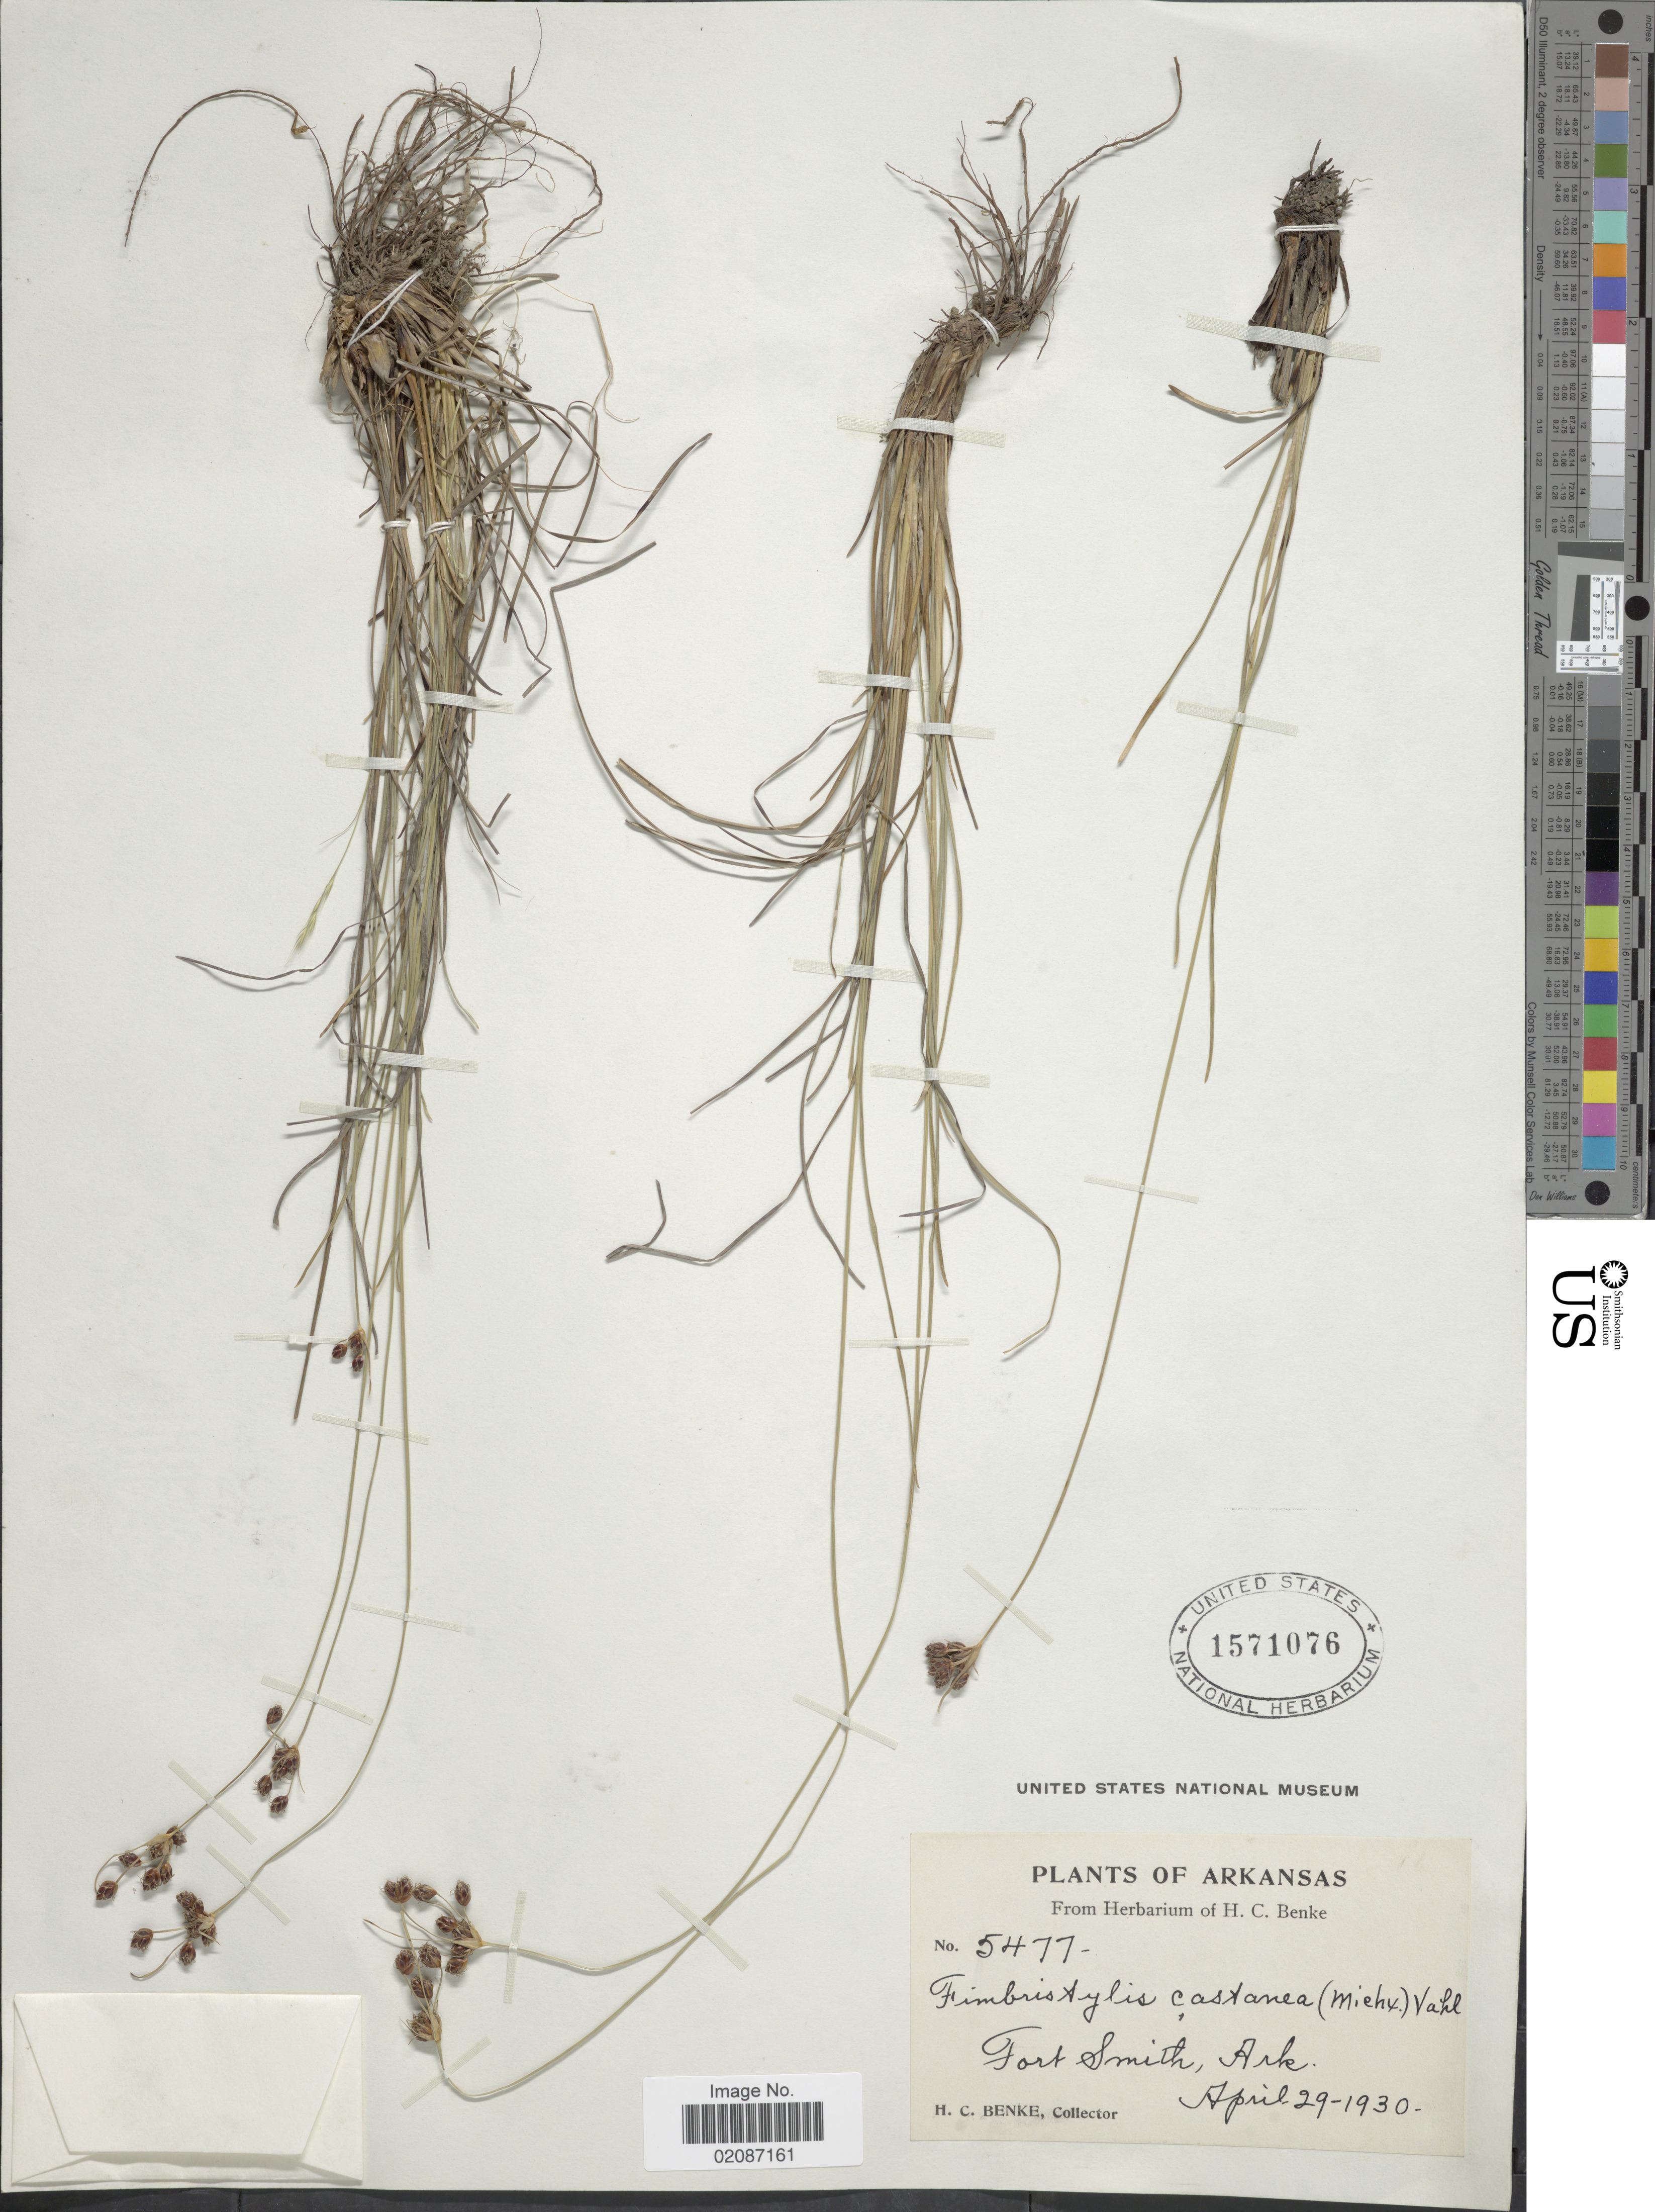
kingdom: Plantae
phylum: Tracheophyta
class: Liliopsida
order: Poales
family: Cyperaceae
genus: Fimbristylis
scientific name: Fimbristylis spadicea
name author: (L.) Vahl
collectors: H. Benke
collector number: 5477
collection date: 1930-04-29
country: United States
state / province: Arkansas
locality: Fort Smith, Ark.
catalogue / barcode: US 1571076